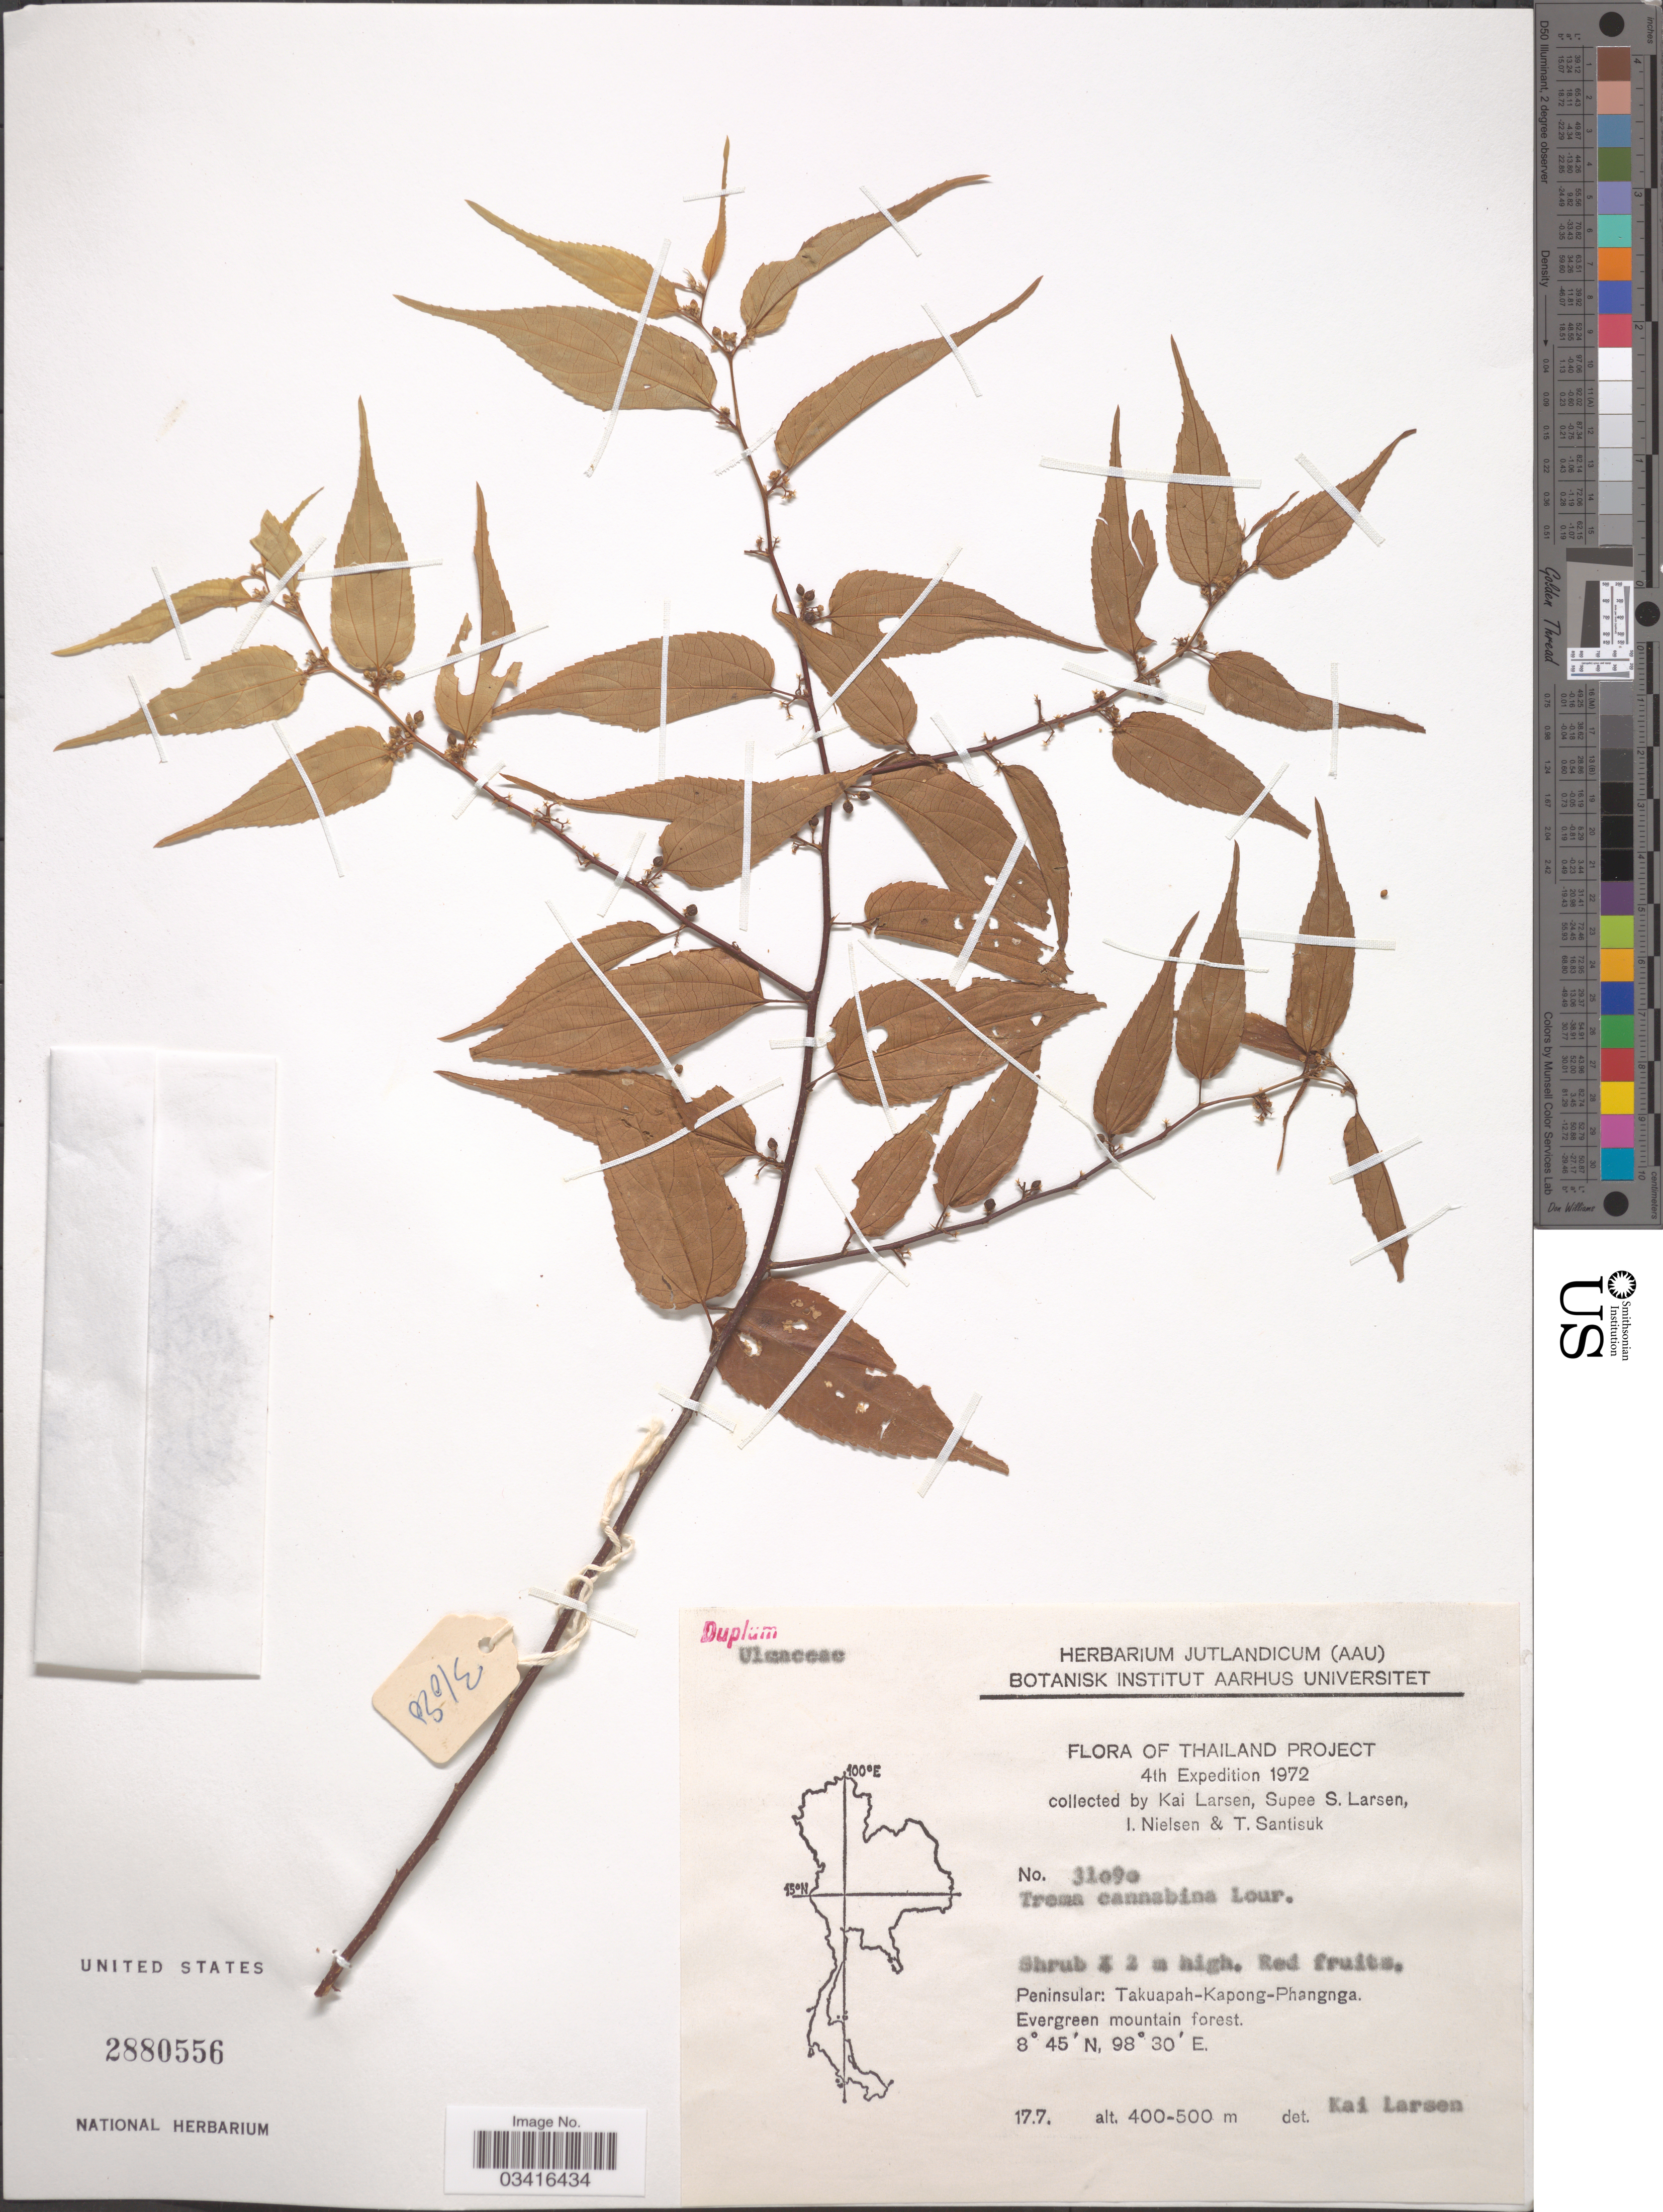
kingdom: Plantae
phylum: Tracheophyta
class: Magnoliopsida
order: Rosales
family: Cannabaceae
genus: Trema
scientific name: Trema cannabina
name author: Lour.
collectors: K. Larsen, S. Larsen, I. Nielsen & T. Santisuk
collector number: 31090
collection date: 1972-07-17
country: Thailand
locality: Peninsular: Takuapah-Kapong-Phangnga.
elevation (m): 400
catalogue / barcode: US 2880556